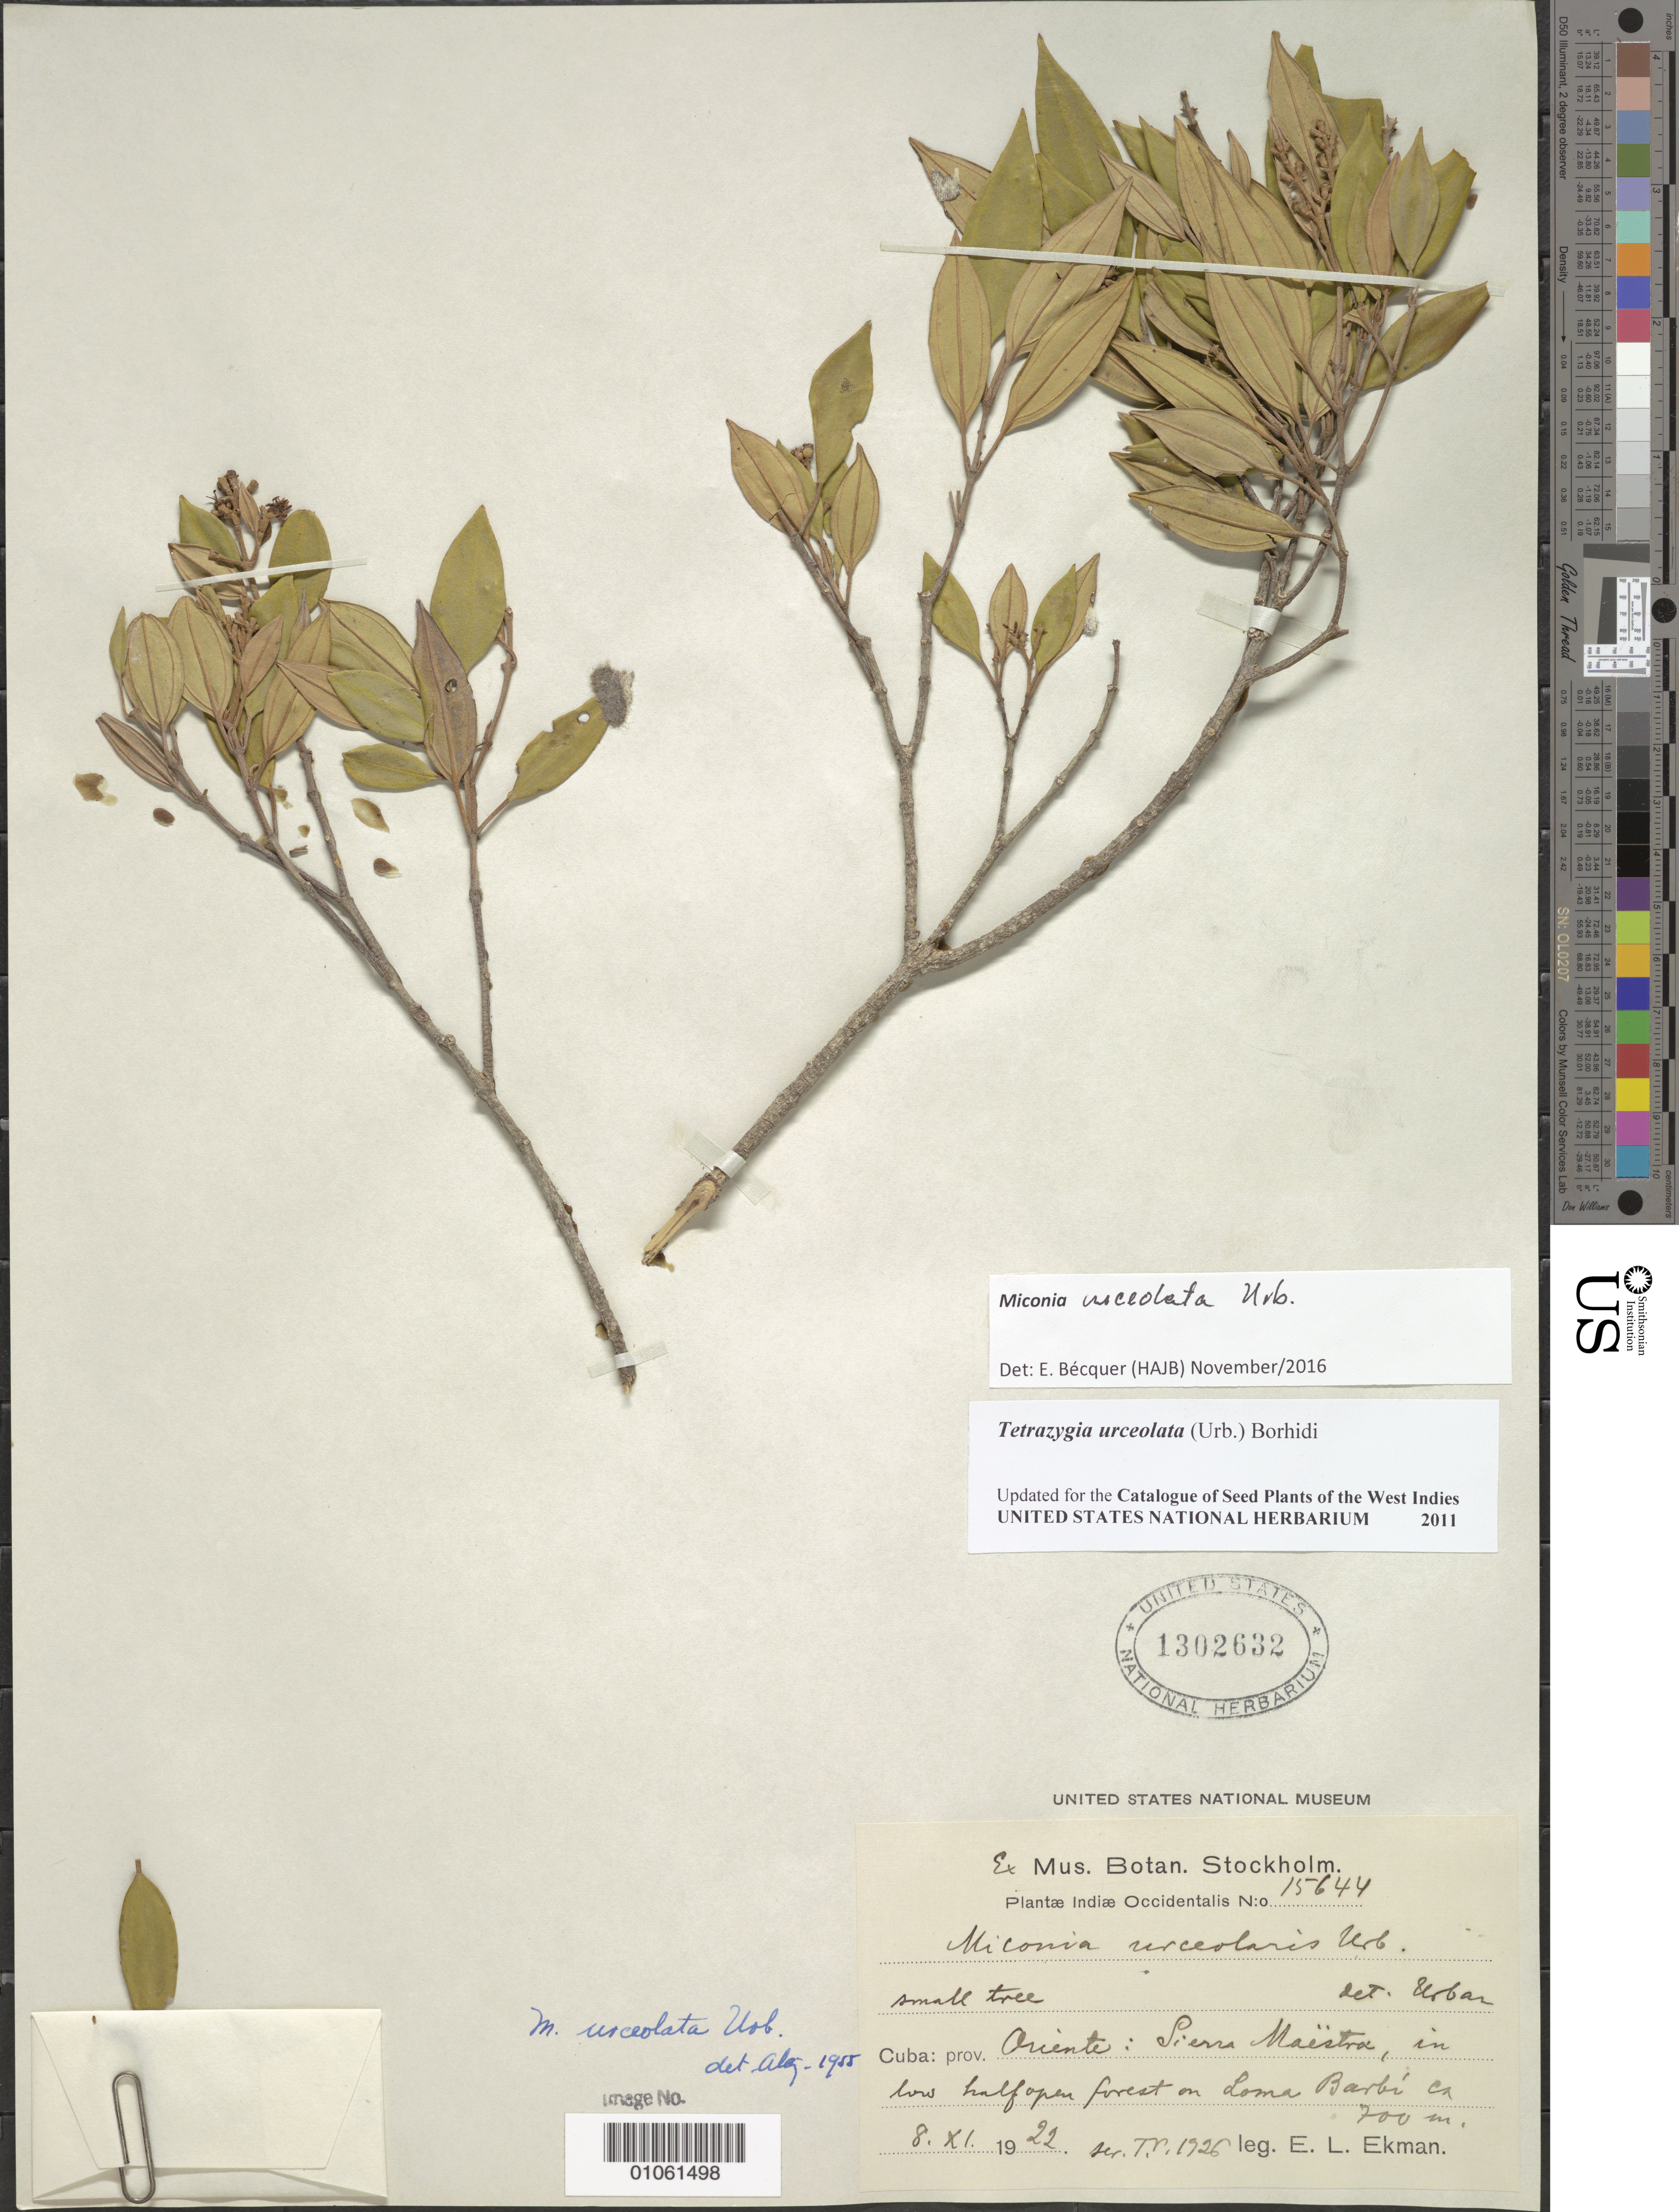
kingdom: Plantae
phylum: Tracheophyta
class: Magnoliopsida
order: Myrtales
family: Melastomataceae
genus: Miconia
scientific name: Miconia urceolata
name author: Urb.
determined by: Bécquer Granados, E. R.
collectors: E. L. Ekman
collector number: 15644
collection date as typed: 08 Nov 1922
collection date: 1922-11-08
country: Cuba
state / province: Oriente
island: Cuba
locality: Sierra Maestra, on Loma Bari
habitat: In low half open forest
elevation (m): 700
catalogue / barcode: US 1302632